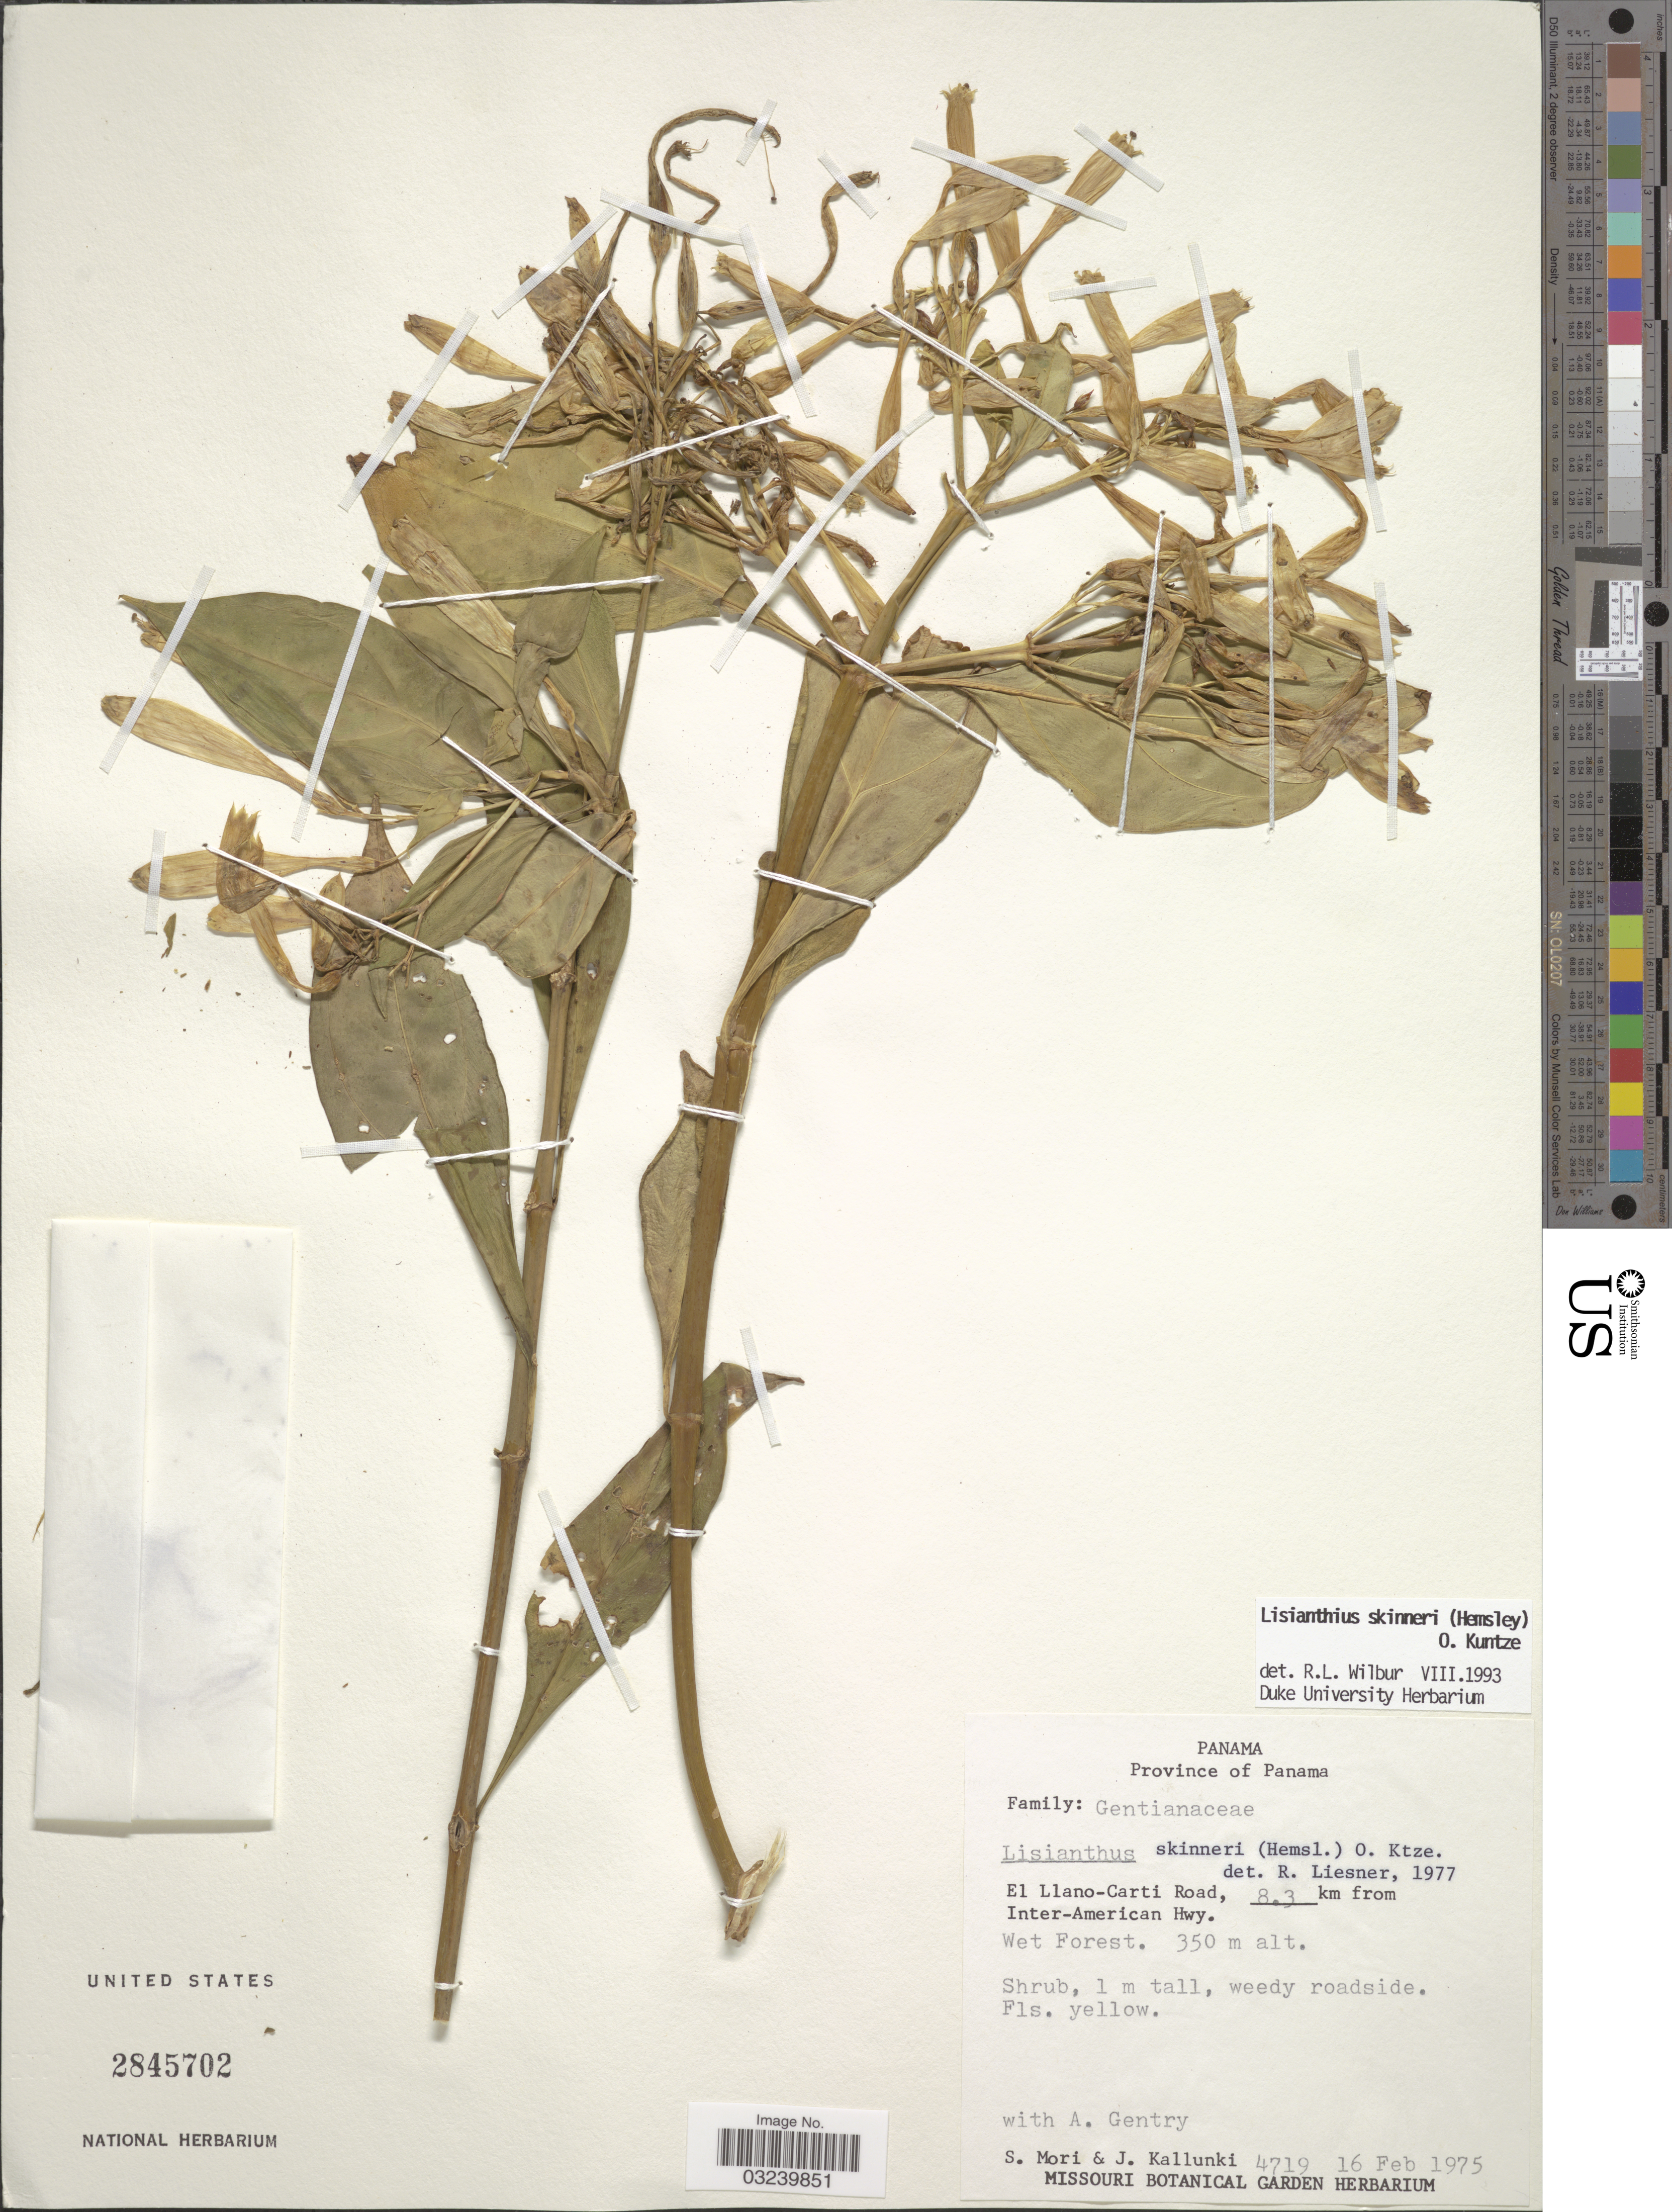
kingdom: Plantae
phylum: Tracheophyta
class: Magnoliopsida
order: Gentianales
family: Gentianaceae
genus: Lisianthius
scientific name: Lisianthius skinneri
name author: (Hemsl.) Kuntze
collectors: S. Mori, J. Kallunki & A. H. Gentry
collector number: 4719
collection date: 1975-02-16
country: Panama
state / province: Panamá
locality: El Llano-Carti Road, 8.3 km from Inter-American Hwy.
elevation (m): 350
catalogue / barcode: US 2845702